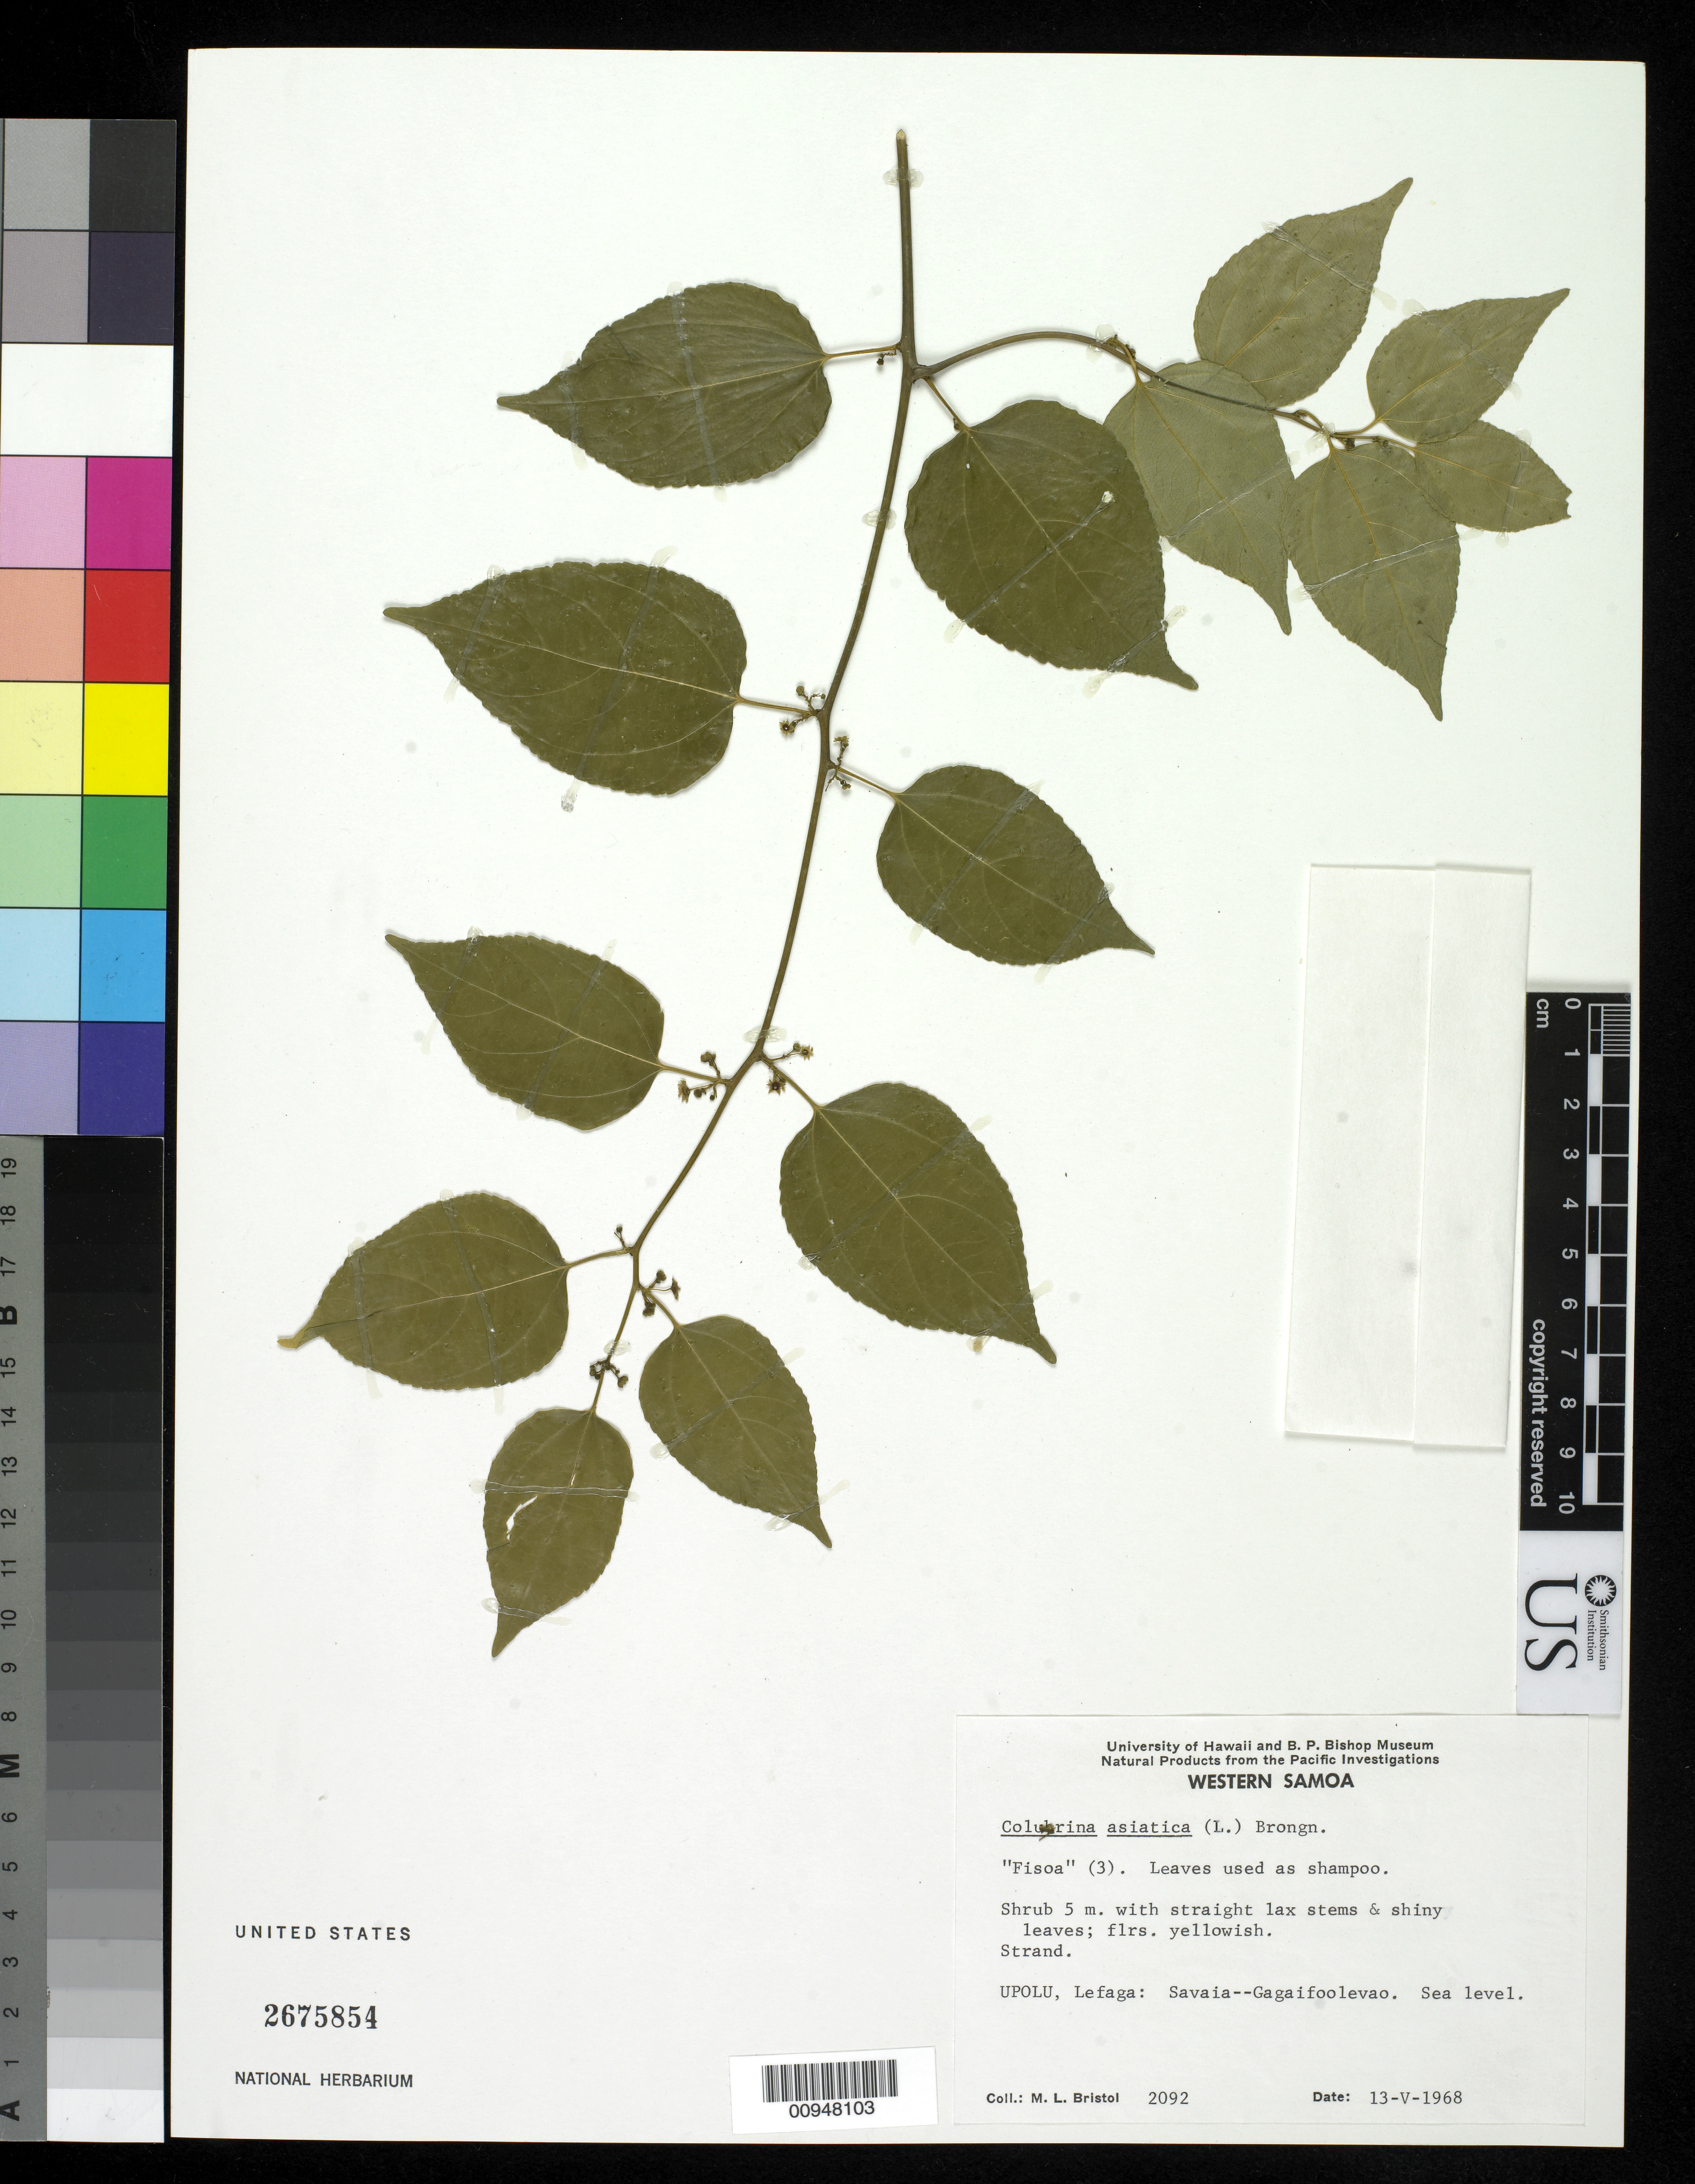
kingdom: Plantae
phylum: Tracheophyta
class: Magnoliopsida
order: Rosales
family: Rhamnaceae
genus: Colubrina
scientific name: Colubrina asiatica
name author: (L.) Brongn.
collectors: M. L. Bristol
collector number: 2092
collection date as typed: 13 May 1968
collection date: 1968-05-13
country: Samoa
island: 'Upolu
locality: Lefaga: Savaia-Gagaifoolevao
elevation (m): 0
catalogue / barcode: US 2675854